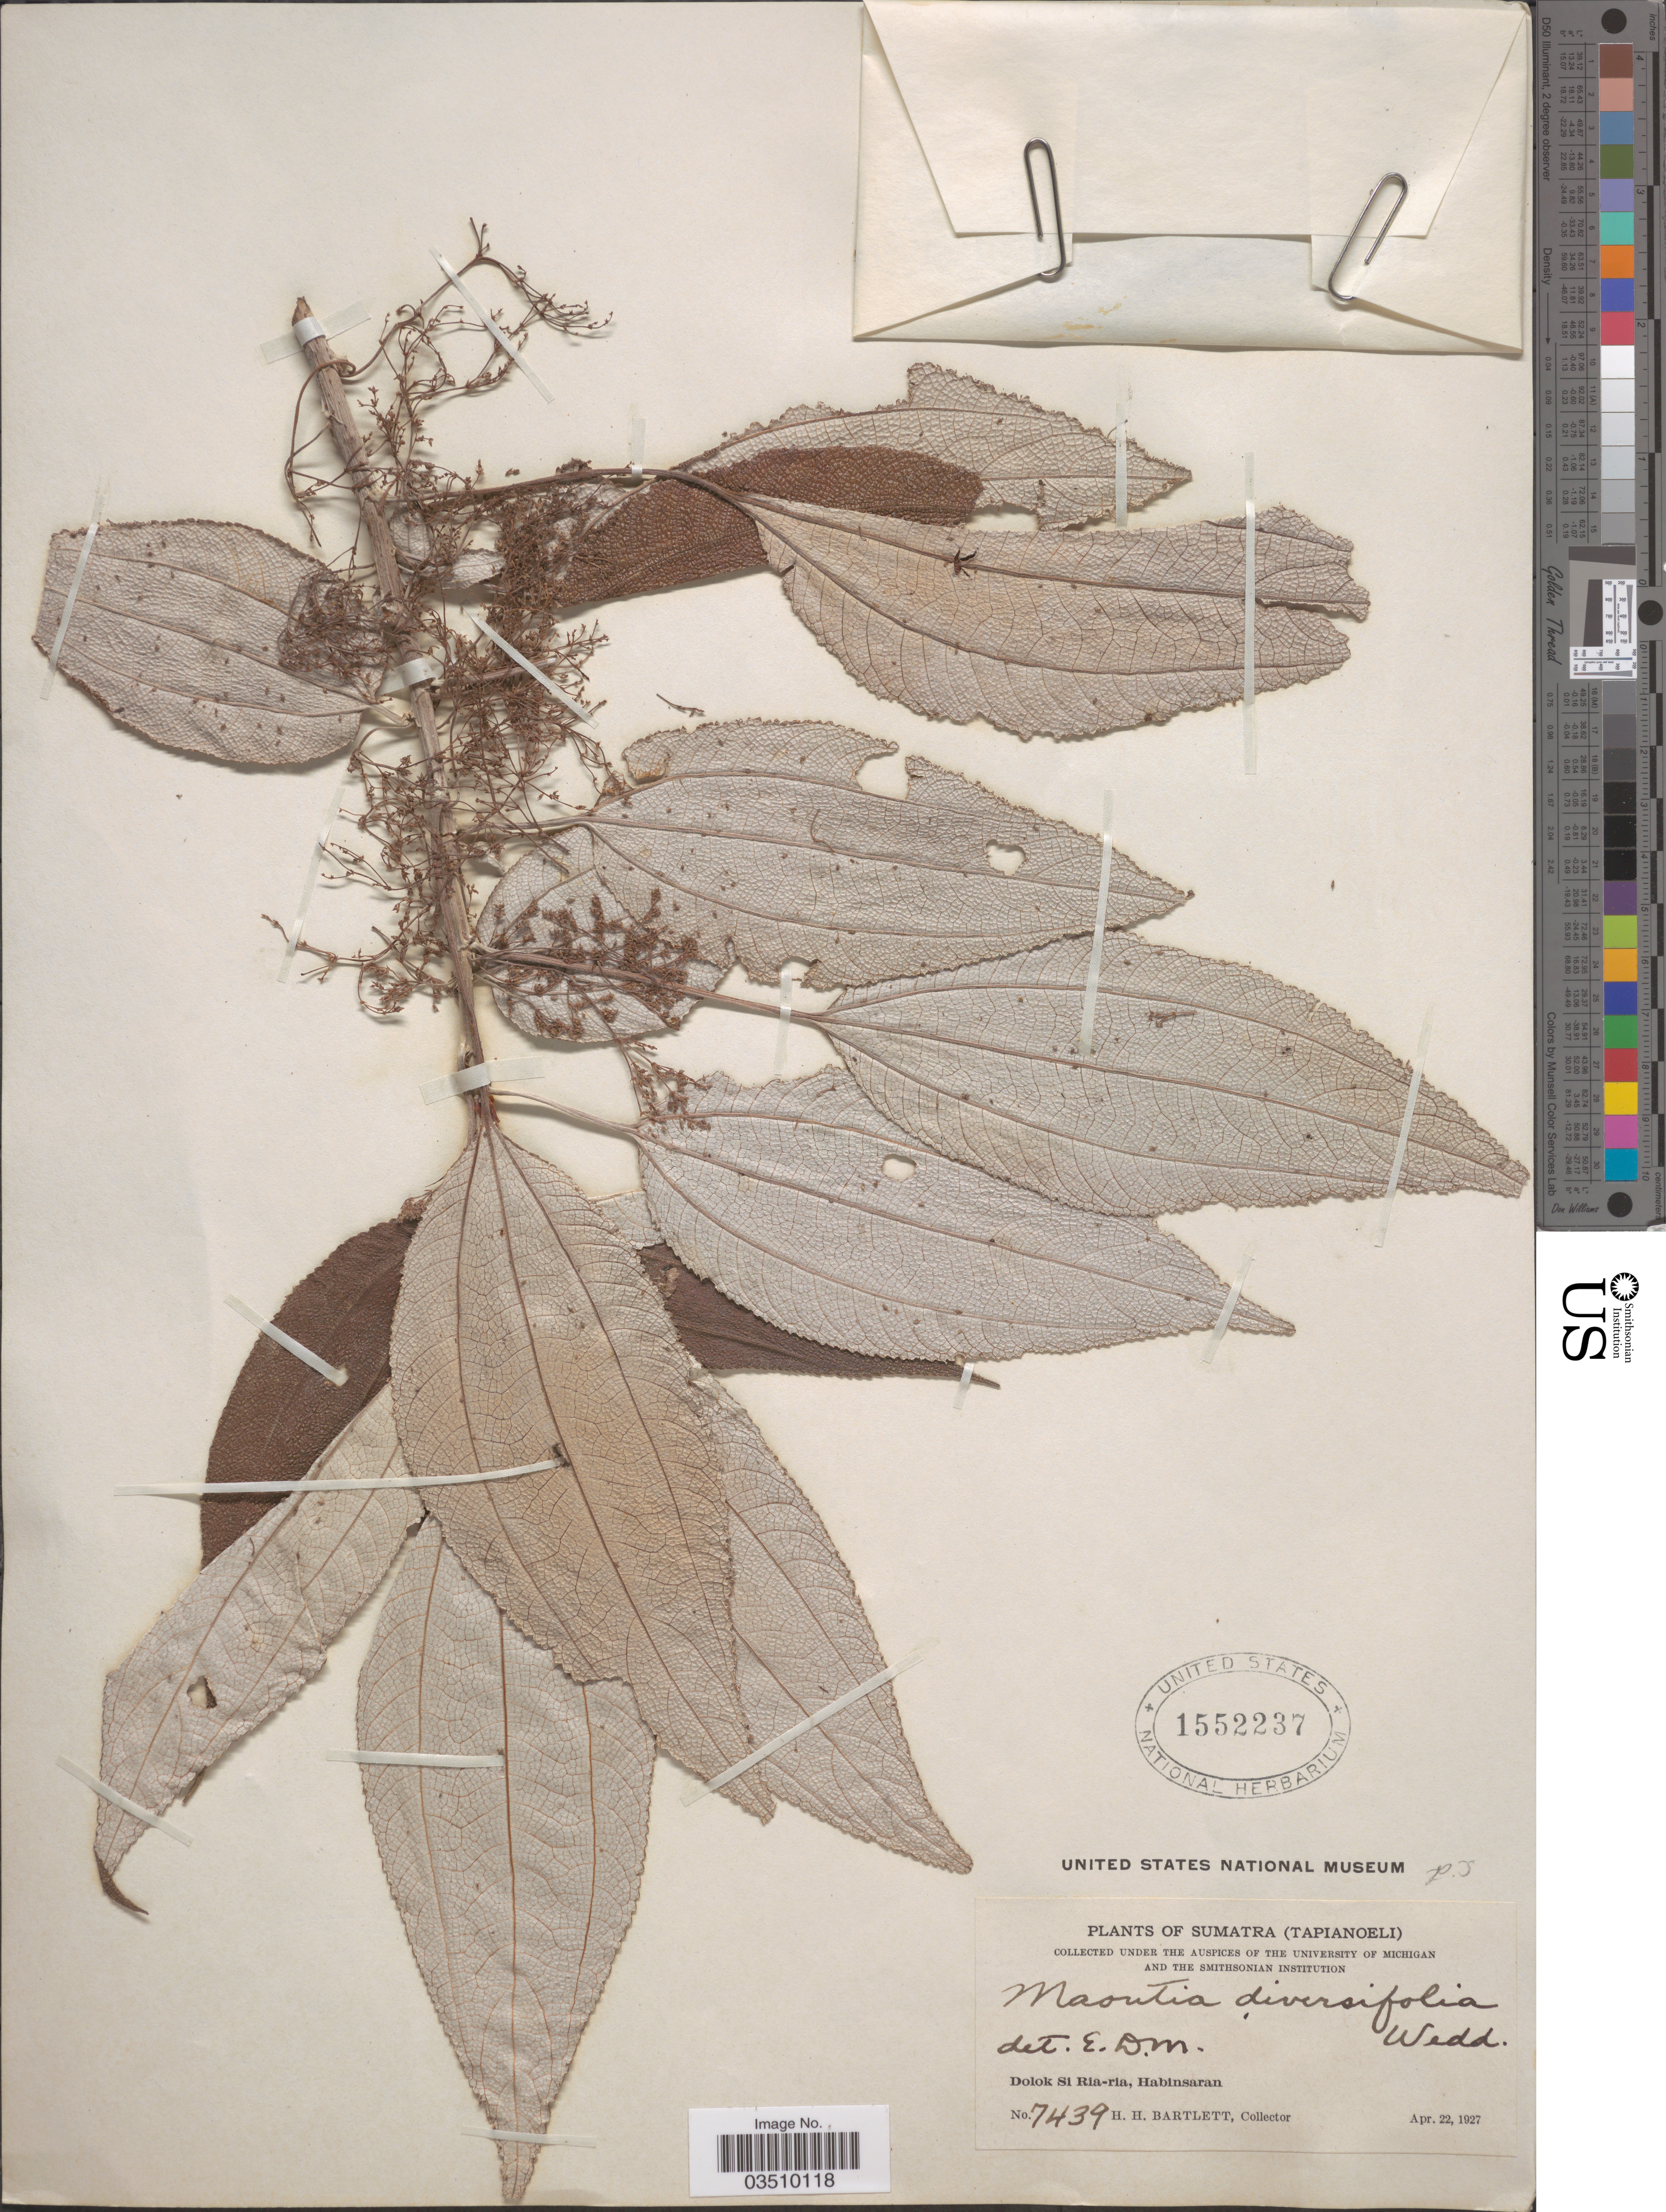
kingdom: Plantae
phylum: Tracheophyta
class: Magnoliopsida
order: Rosales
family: Urticaceae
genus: Maoutia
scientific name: Maoutia diversifolia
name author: Blume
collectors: H. H. Bartlett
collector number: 7439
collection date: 1927-04-22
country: Indonesia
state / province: Sumatra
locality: (Tapianoeli). Dolok Si Ria-ria, Habinsaran.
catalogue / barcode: US 1552237